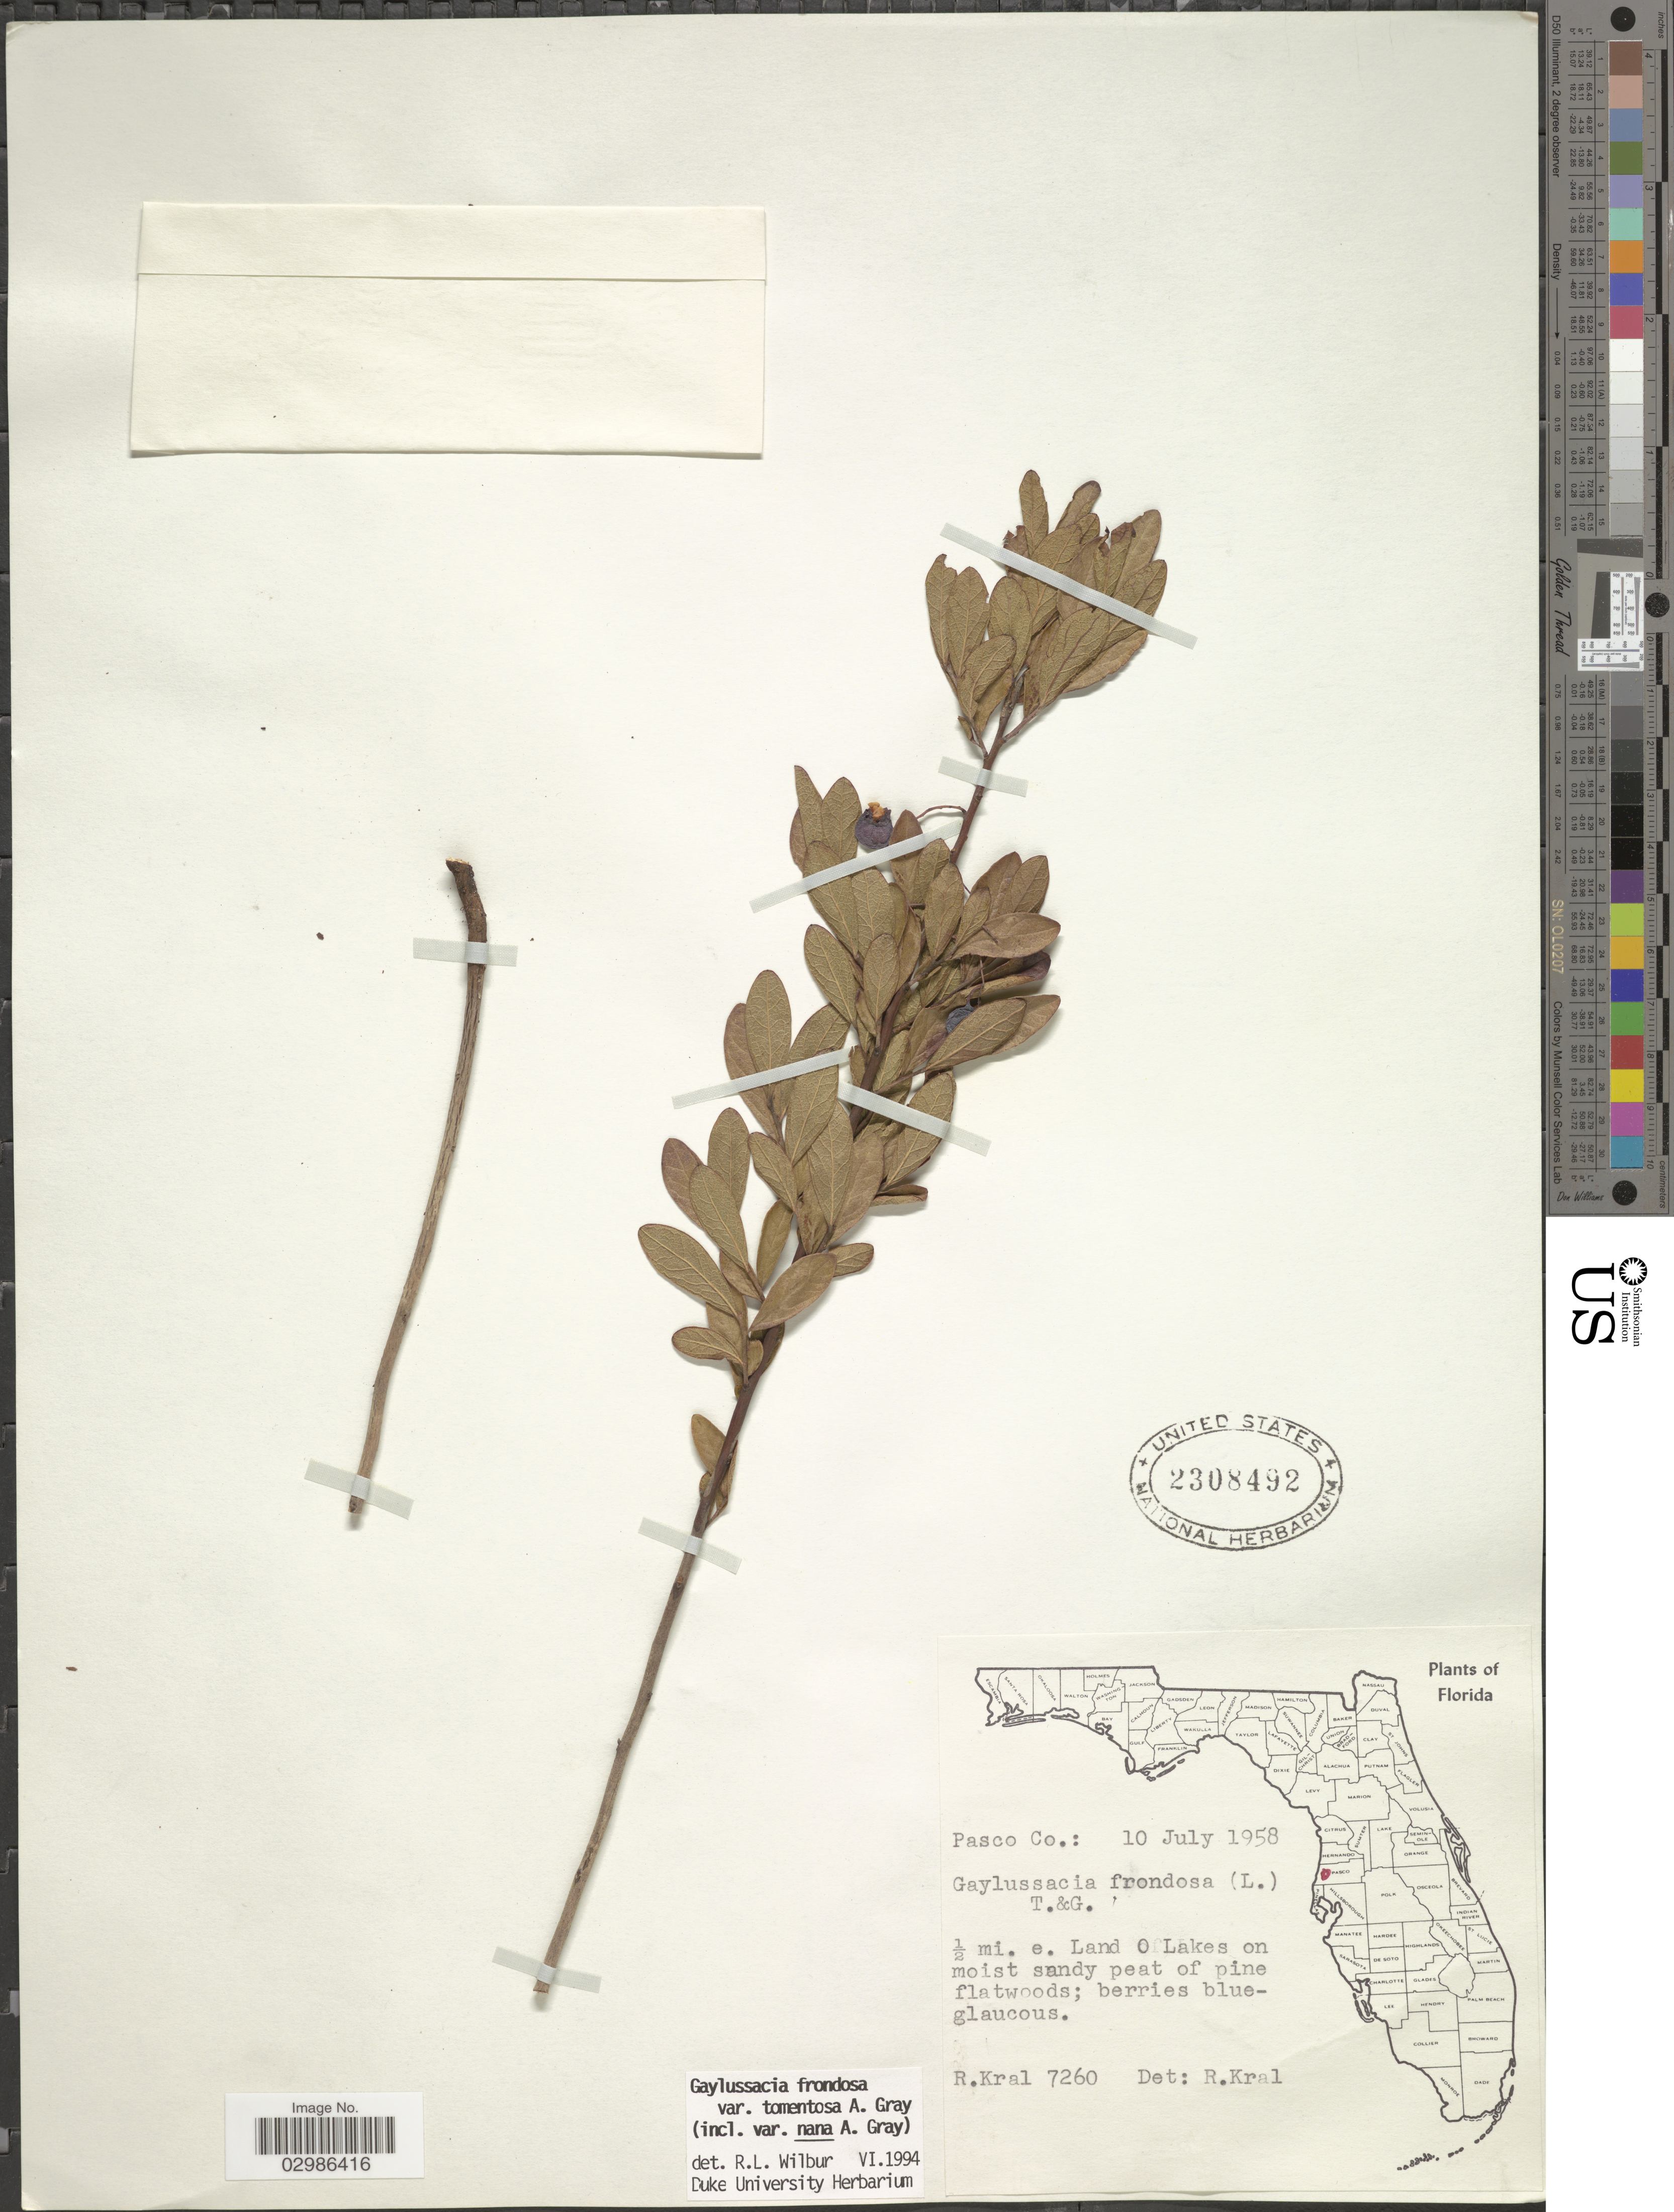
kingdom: Plantae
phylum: Tracheophyta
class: Magnoliopsida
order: Ericales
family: Ericaceae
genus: Gaylussacia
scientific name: Gaylussacia frondosa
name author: (L.) Torr. & A. Gray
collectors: R. Kral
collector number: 7260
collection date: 1958-07-10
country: United States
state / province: Florida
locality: Pasco Co. ½ mi. e. Land O Lakes.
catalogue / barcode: US 2308492